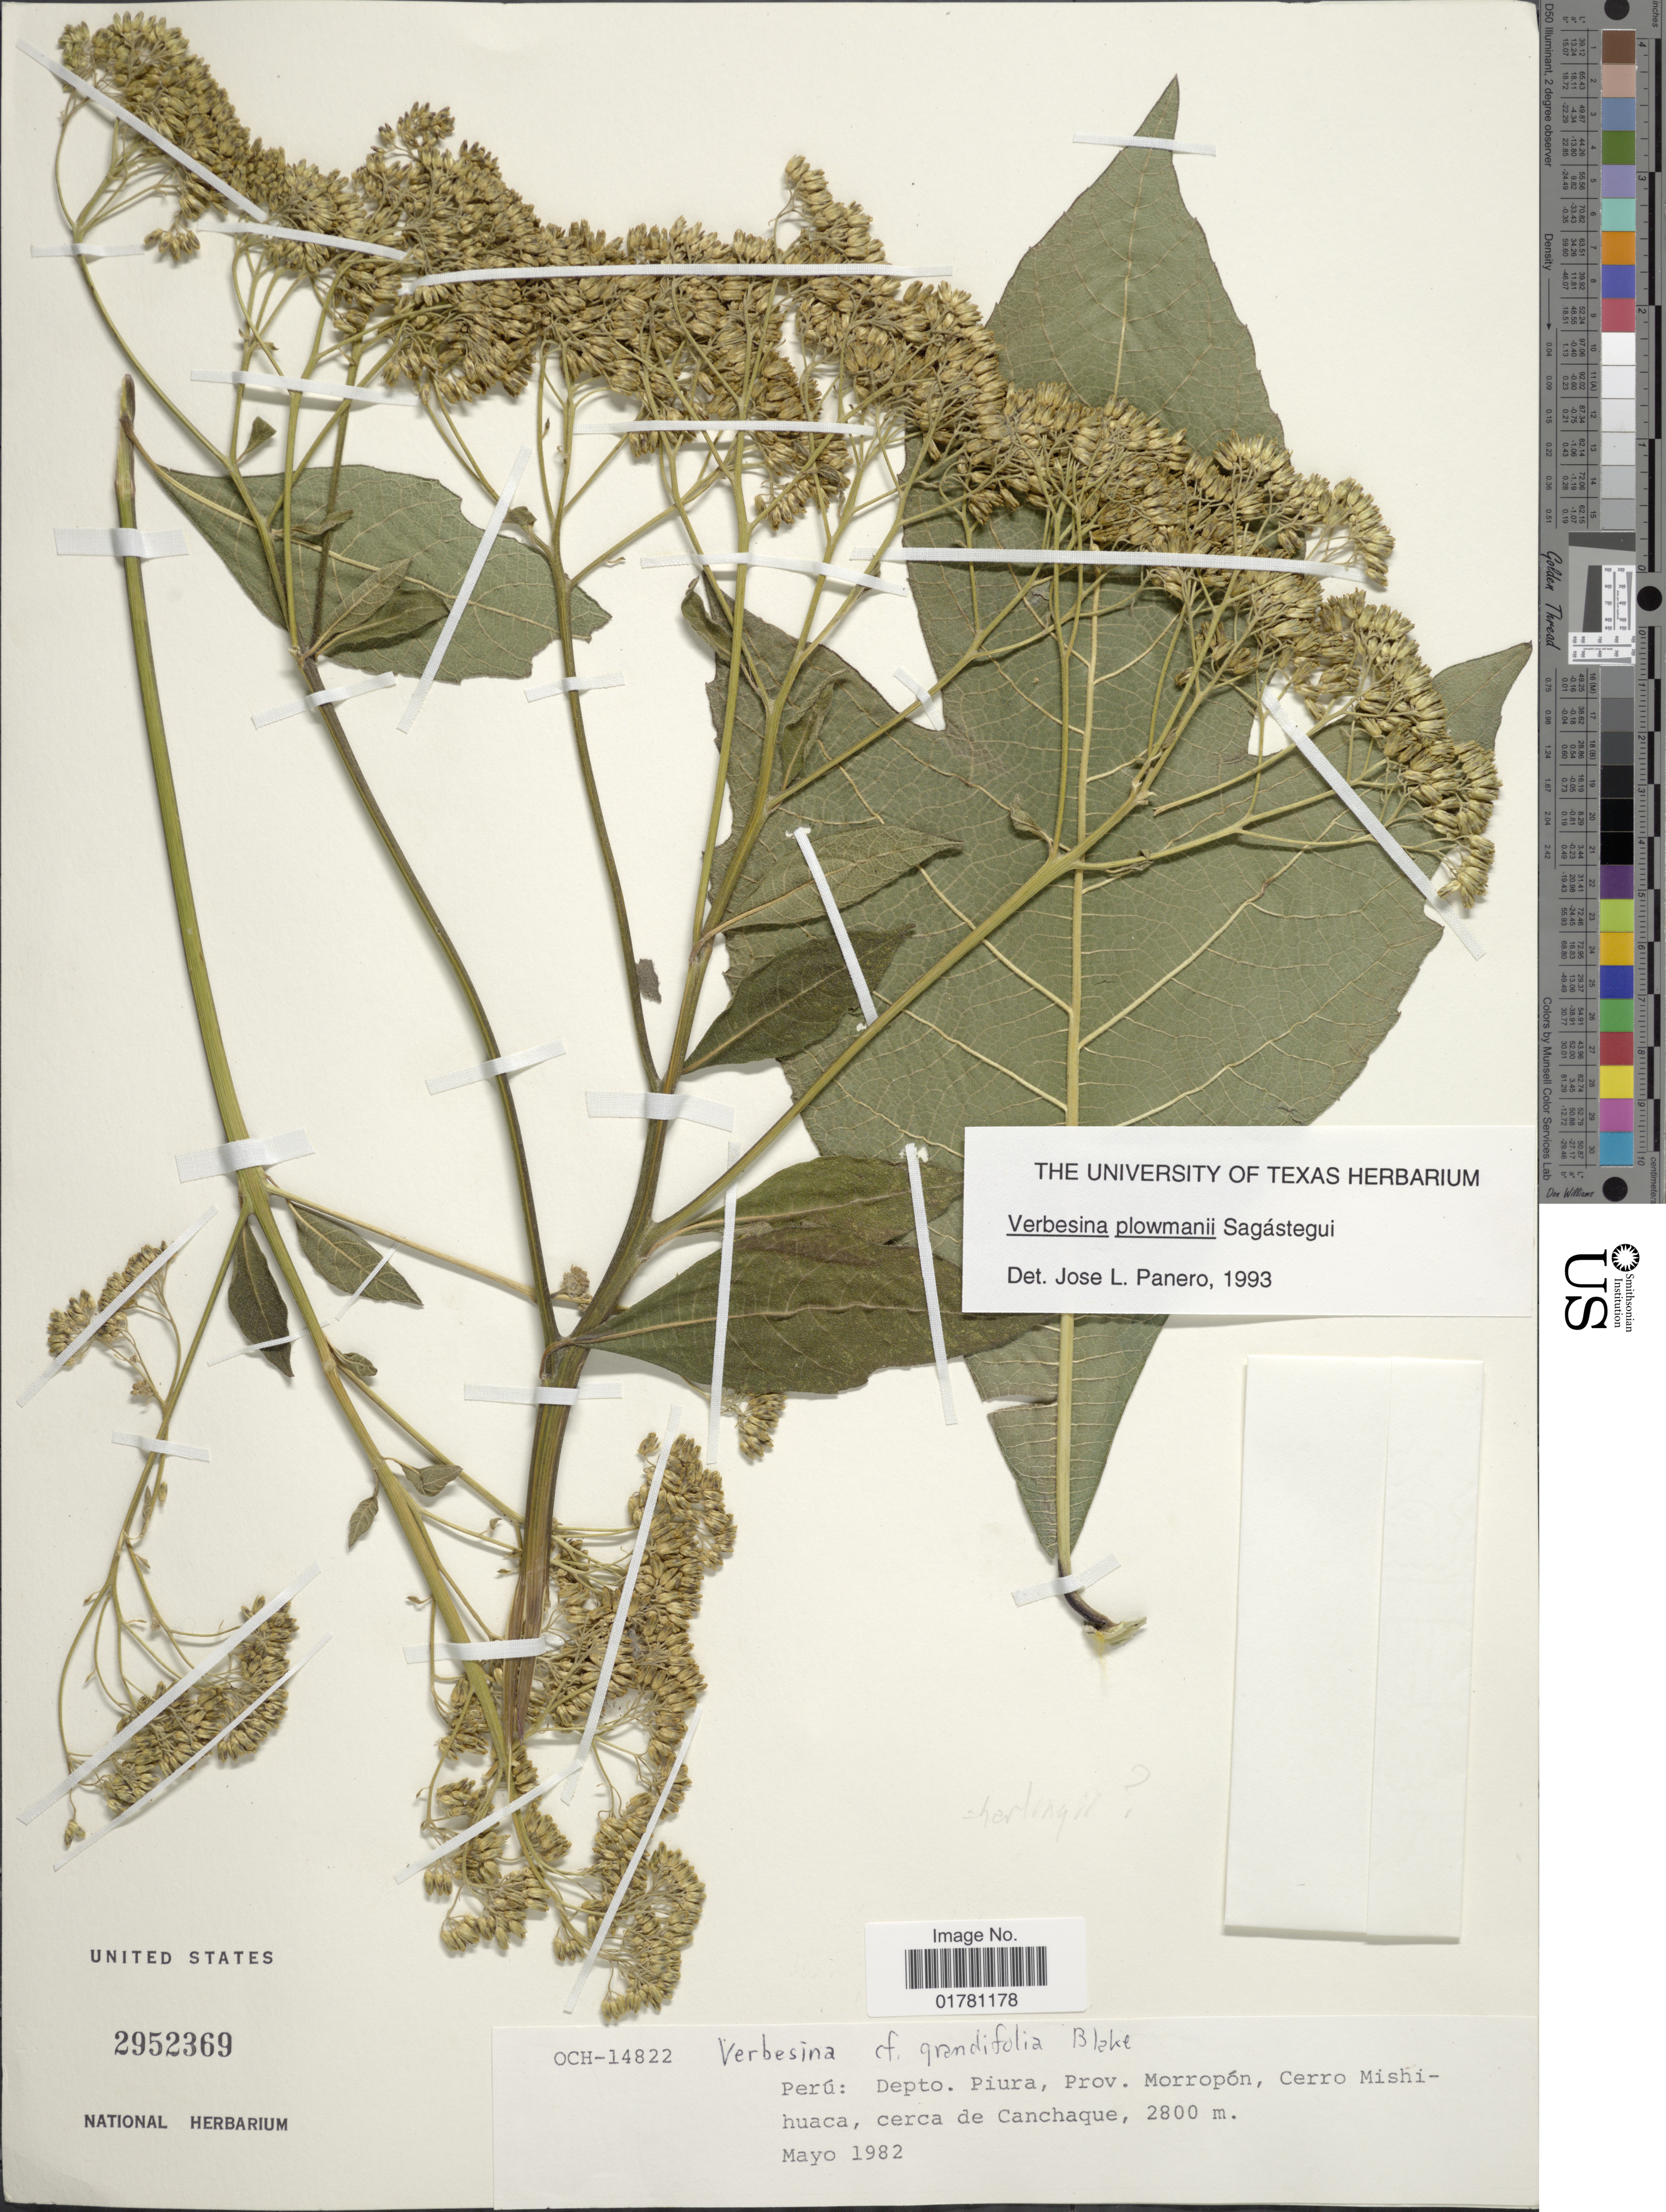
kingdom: Plantae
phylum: Tracheophyta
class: Magnoliopsida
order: Asterales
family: Asteraceae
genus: Verbesina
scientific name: Verbesina plowmanii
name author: Sagást.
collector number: OCH-14822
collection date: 1982-05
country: Peru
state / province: Piura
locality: Depto Piura, Prov. Morropón, Cerro Mishihuaca, cerca de Canchaque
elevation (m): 2800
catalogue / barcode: US 2952369